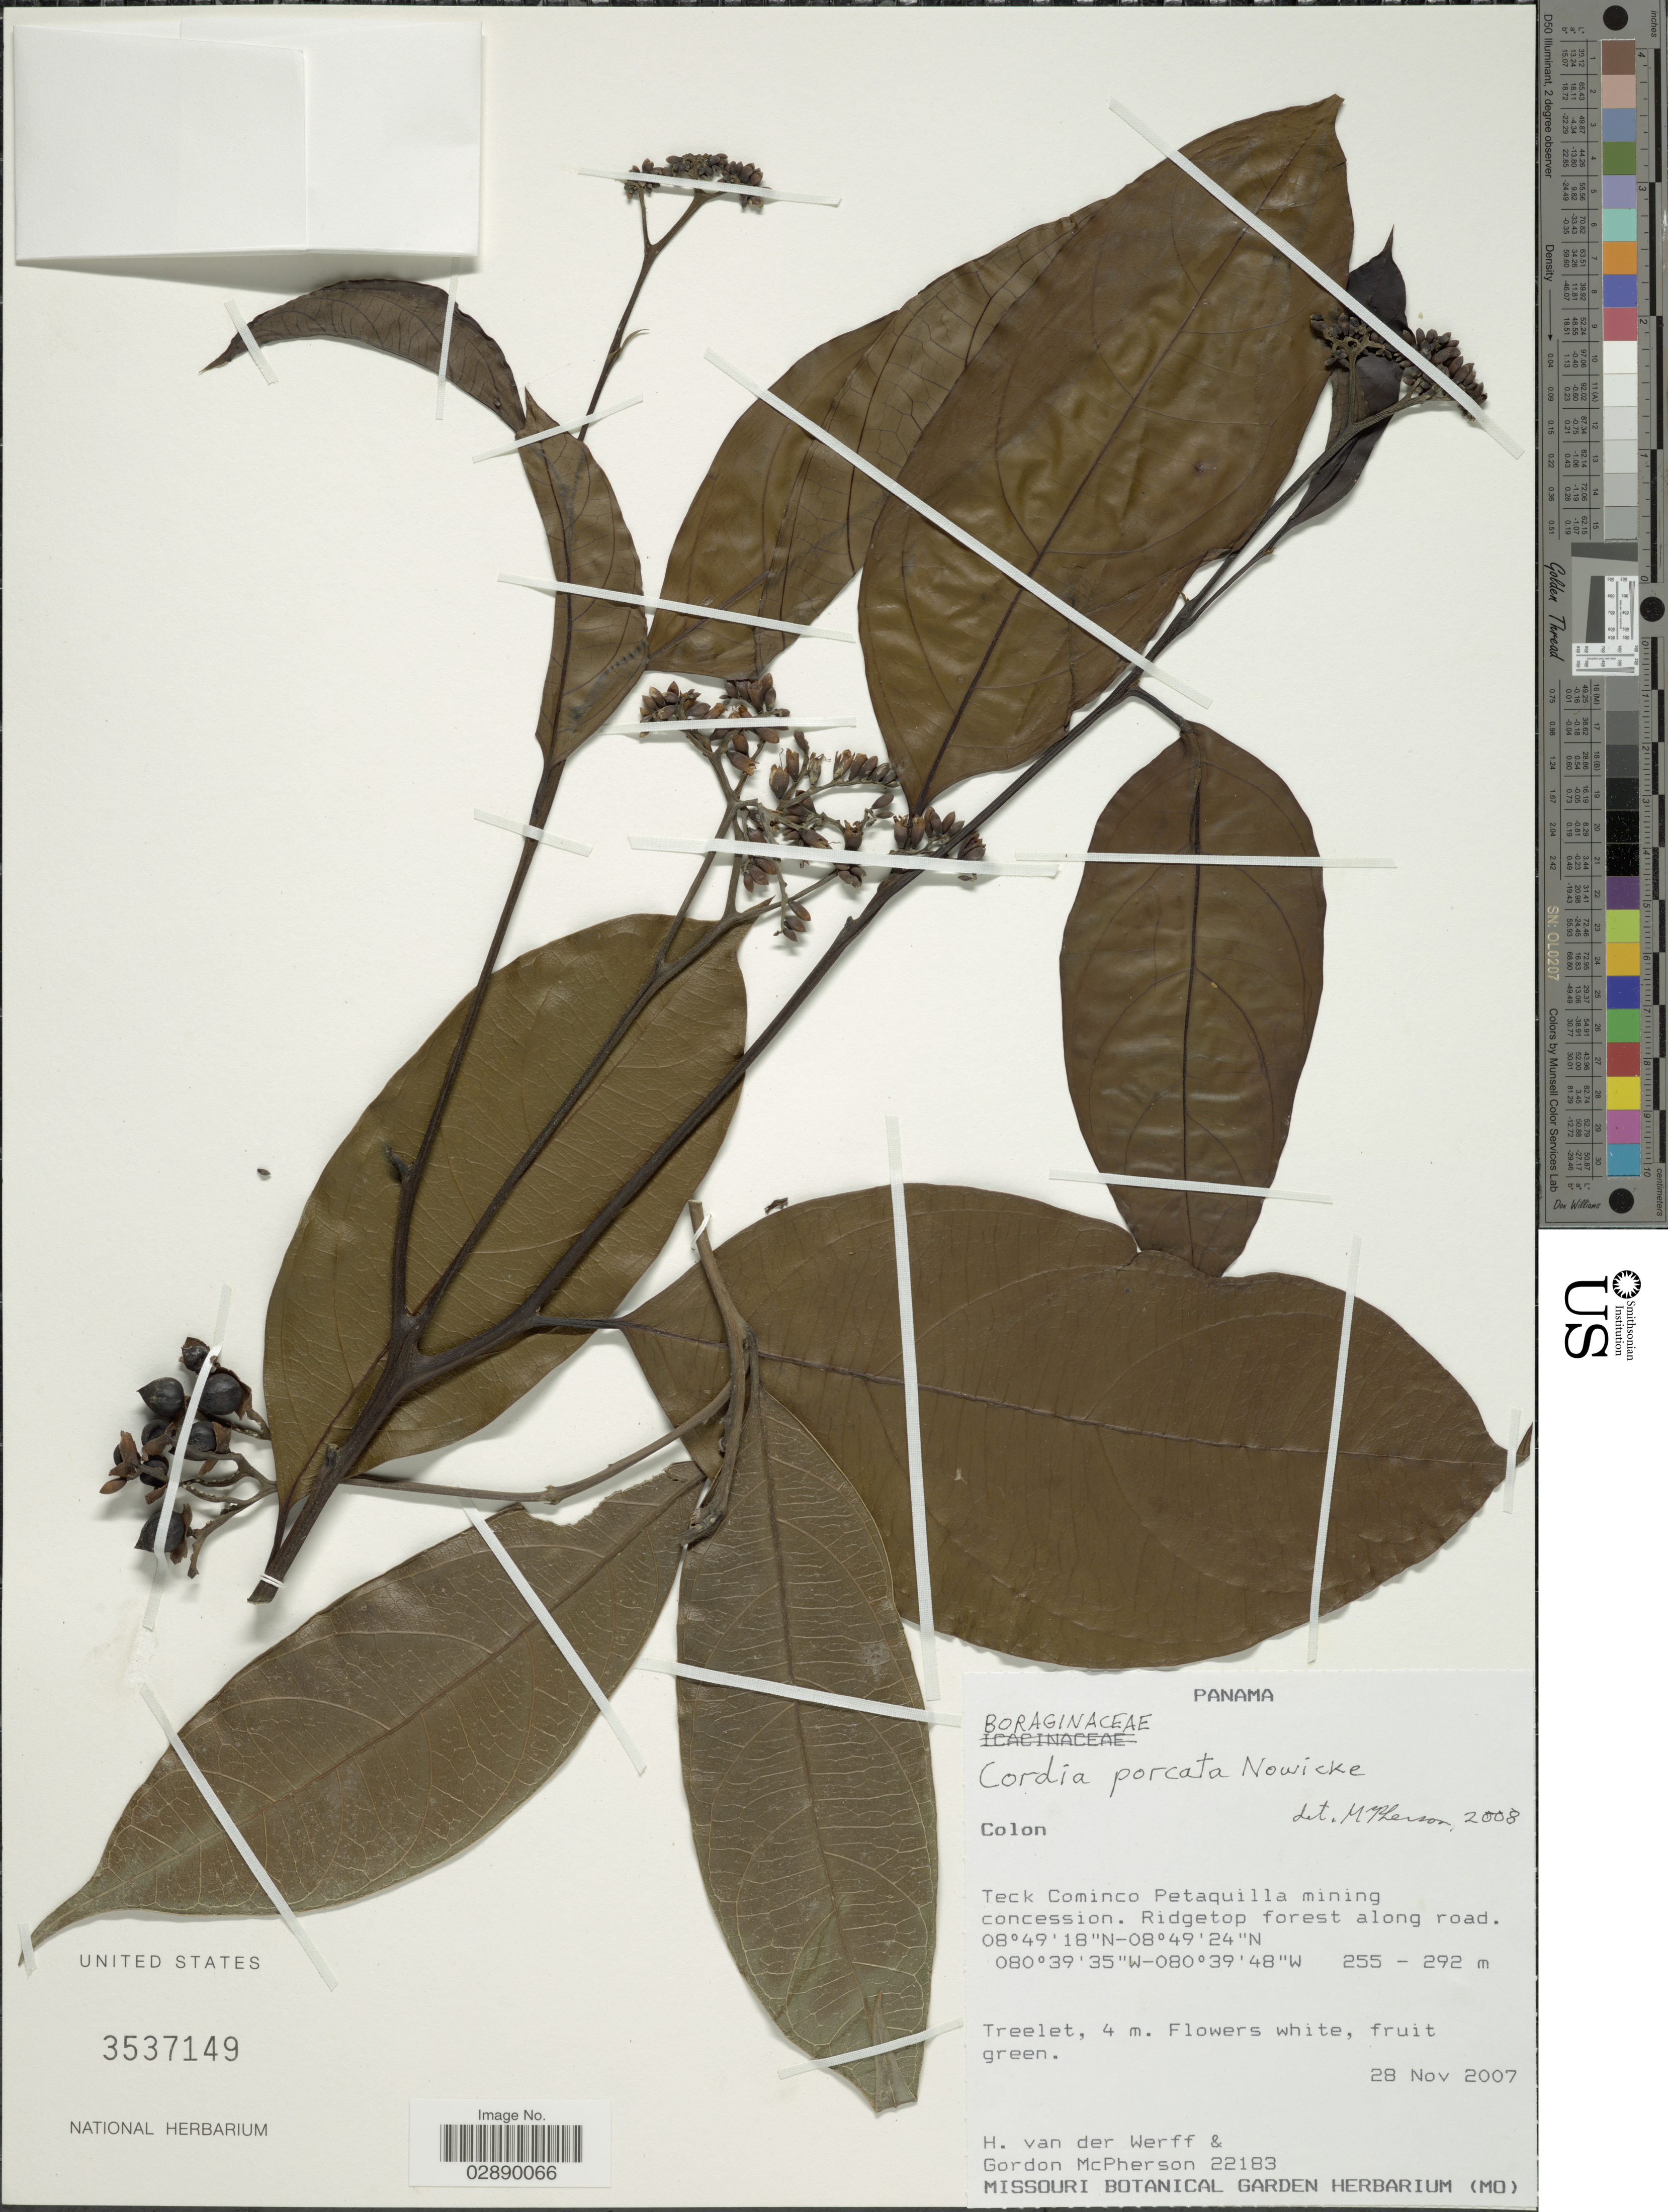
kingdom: Plantae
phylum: Tracheophyta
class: Magnoliopsida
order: Boraginales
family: Cordiaceae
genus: Cordia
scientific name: Cordia porcata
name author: Nowicke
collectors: H. van der Werff & G. D. McPherson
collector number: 22183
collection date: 2007-11-28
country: Panama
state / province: Colón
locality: Teck Cominco Petaquilla mining concession.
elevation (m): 255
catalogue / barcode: US 3537149